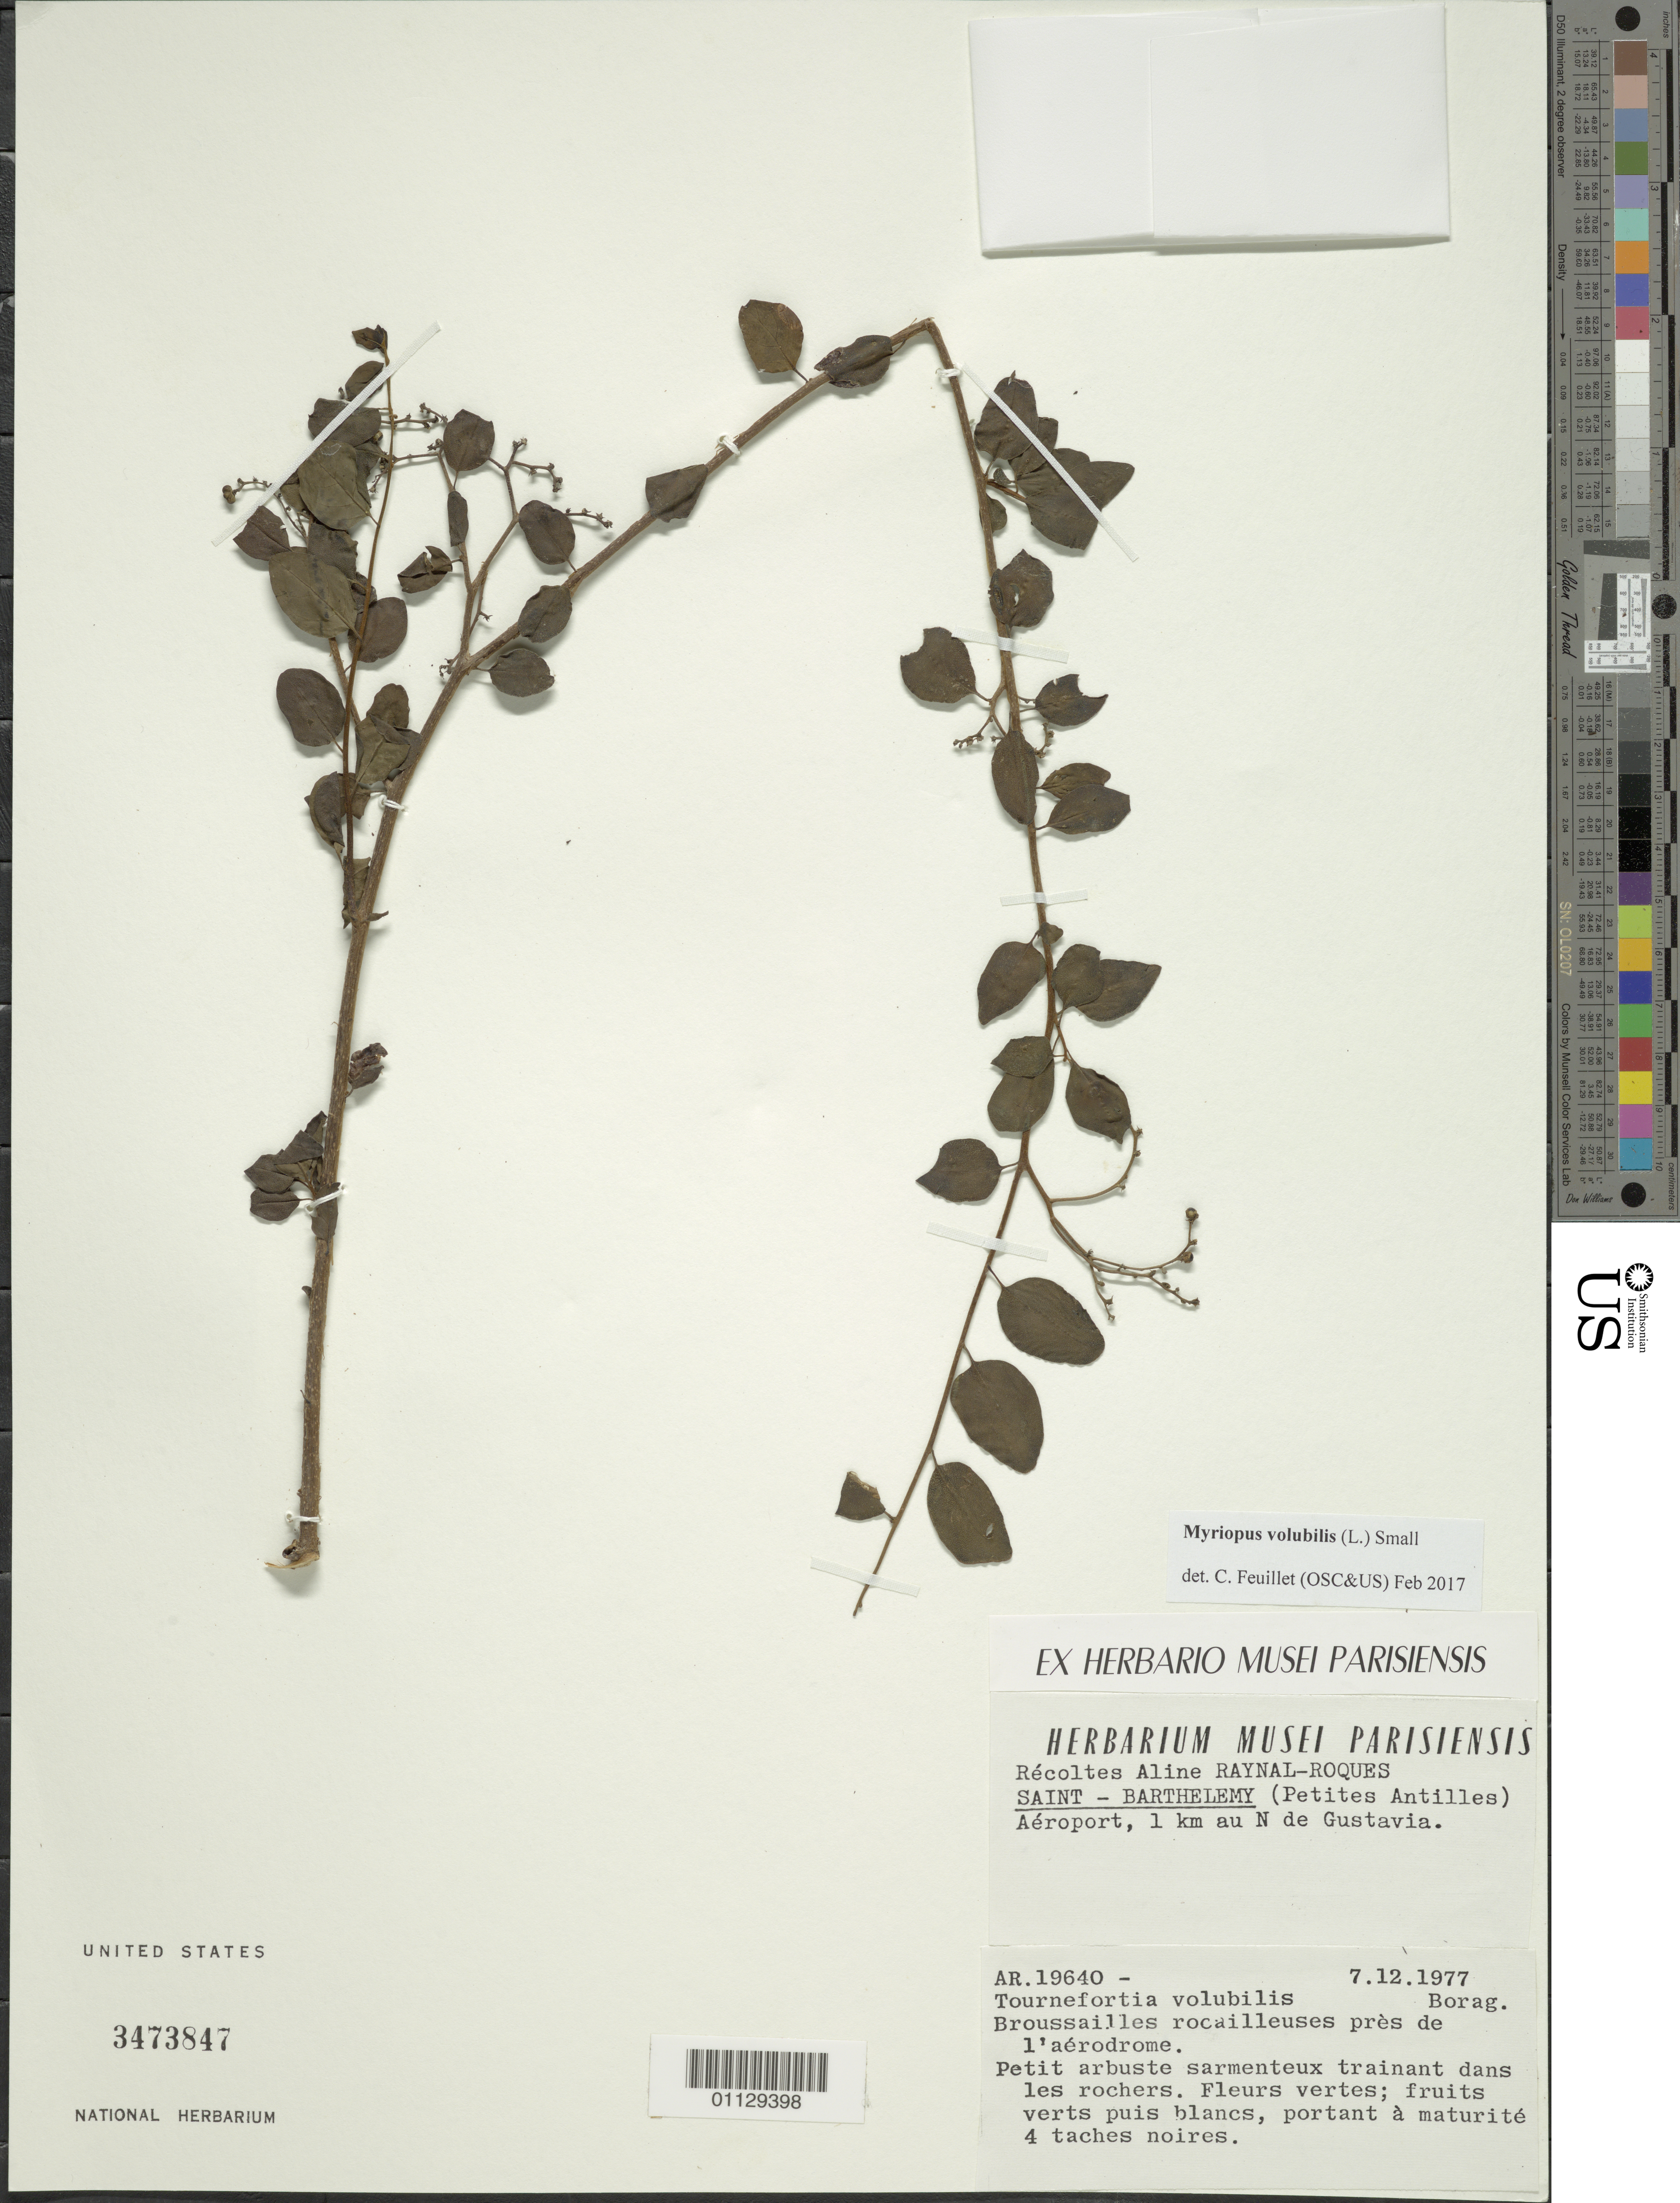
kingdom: Plantae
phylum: Tracheophyta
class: Magnoliopsida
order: Boraginales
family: Heliotropiaceae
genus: Myriopus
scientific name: Myriopus volubilis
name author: (L.) Small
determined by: Feuillet, C.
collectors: A. M. Raynal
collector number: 19640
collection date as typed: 07 Dec 1977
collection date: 1977-12-07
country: Guadeloupe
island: St. Barthélemy I.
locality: Aéroport, 1 km au N de Gustavia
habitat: Broussailles rocailleuses près l'aerodrome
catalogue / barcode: US 3473847